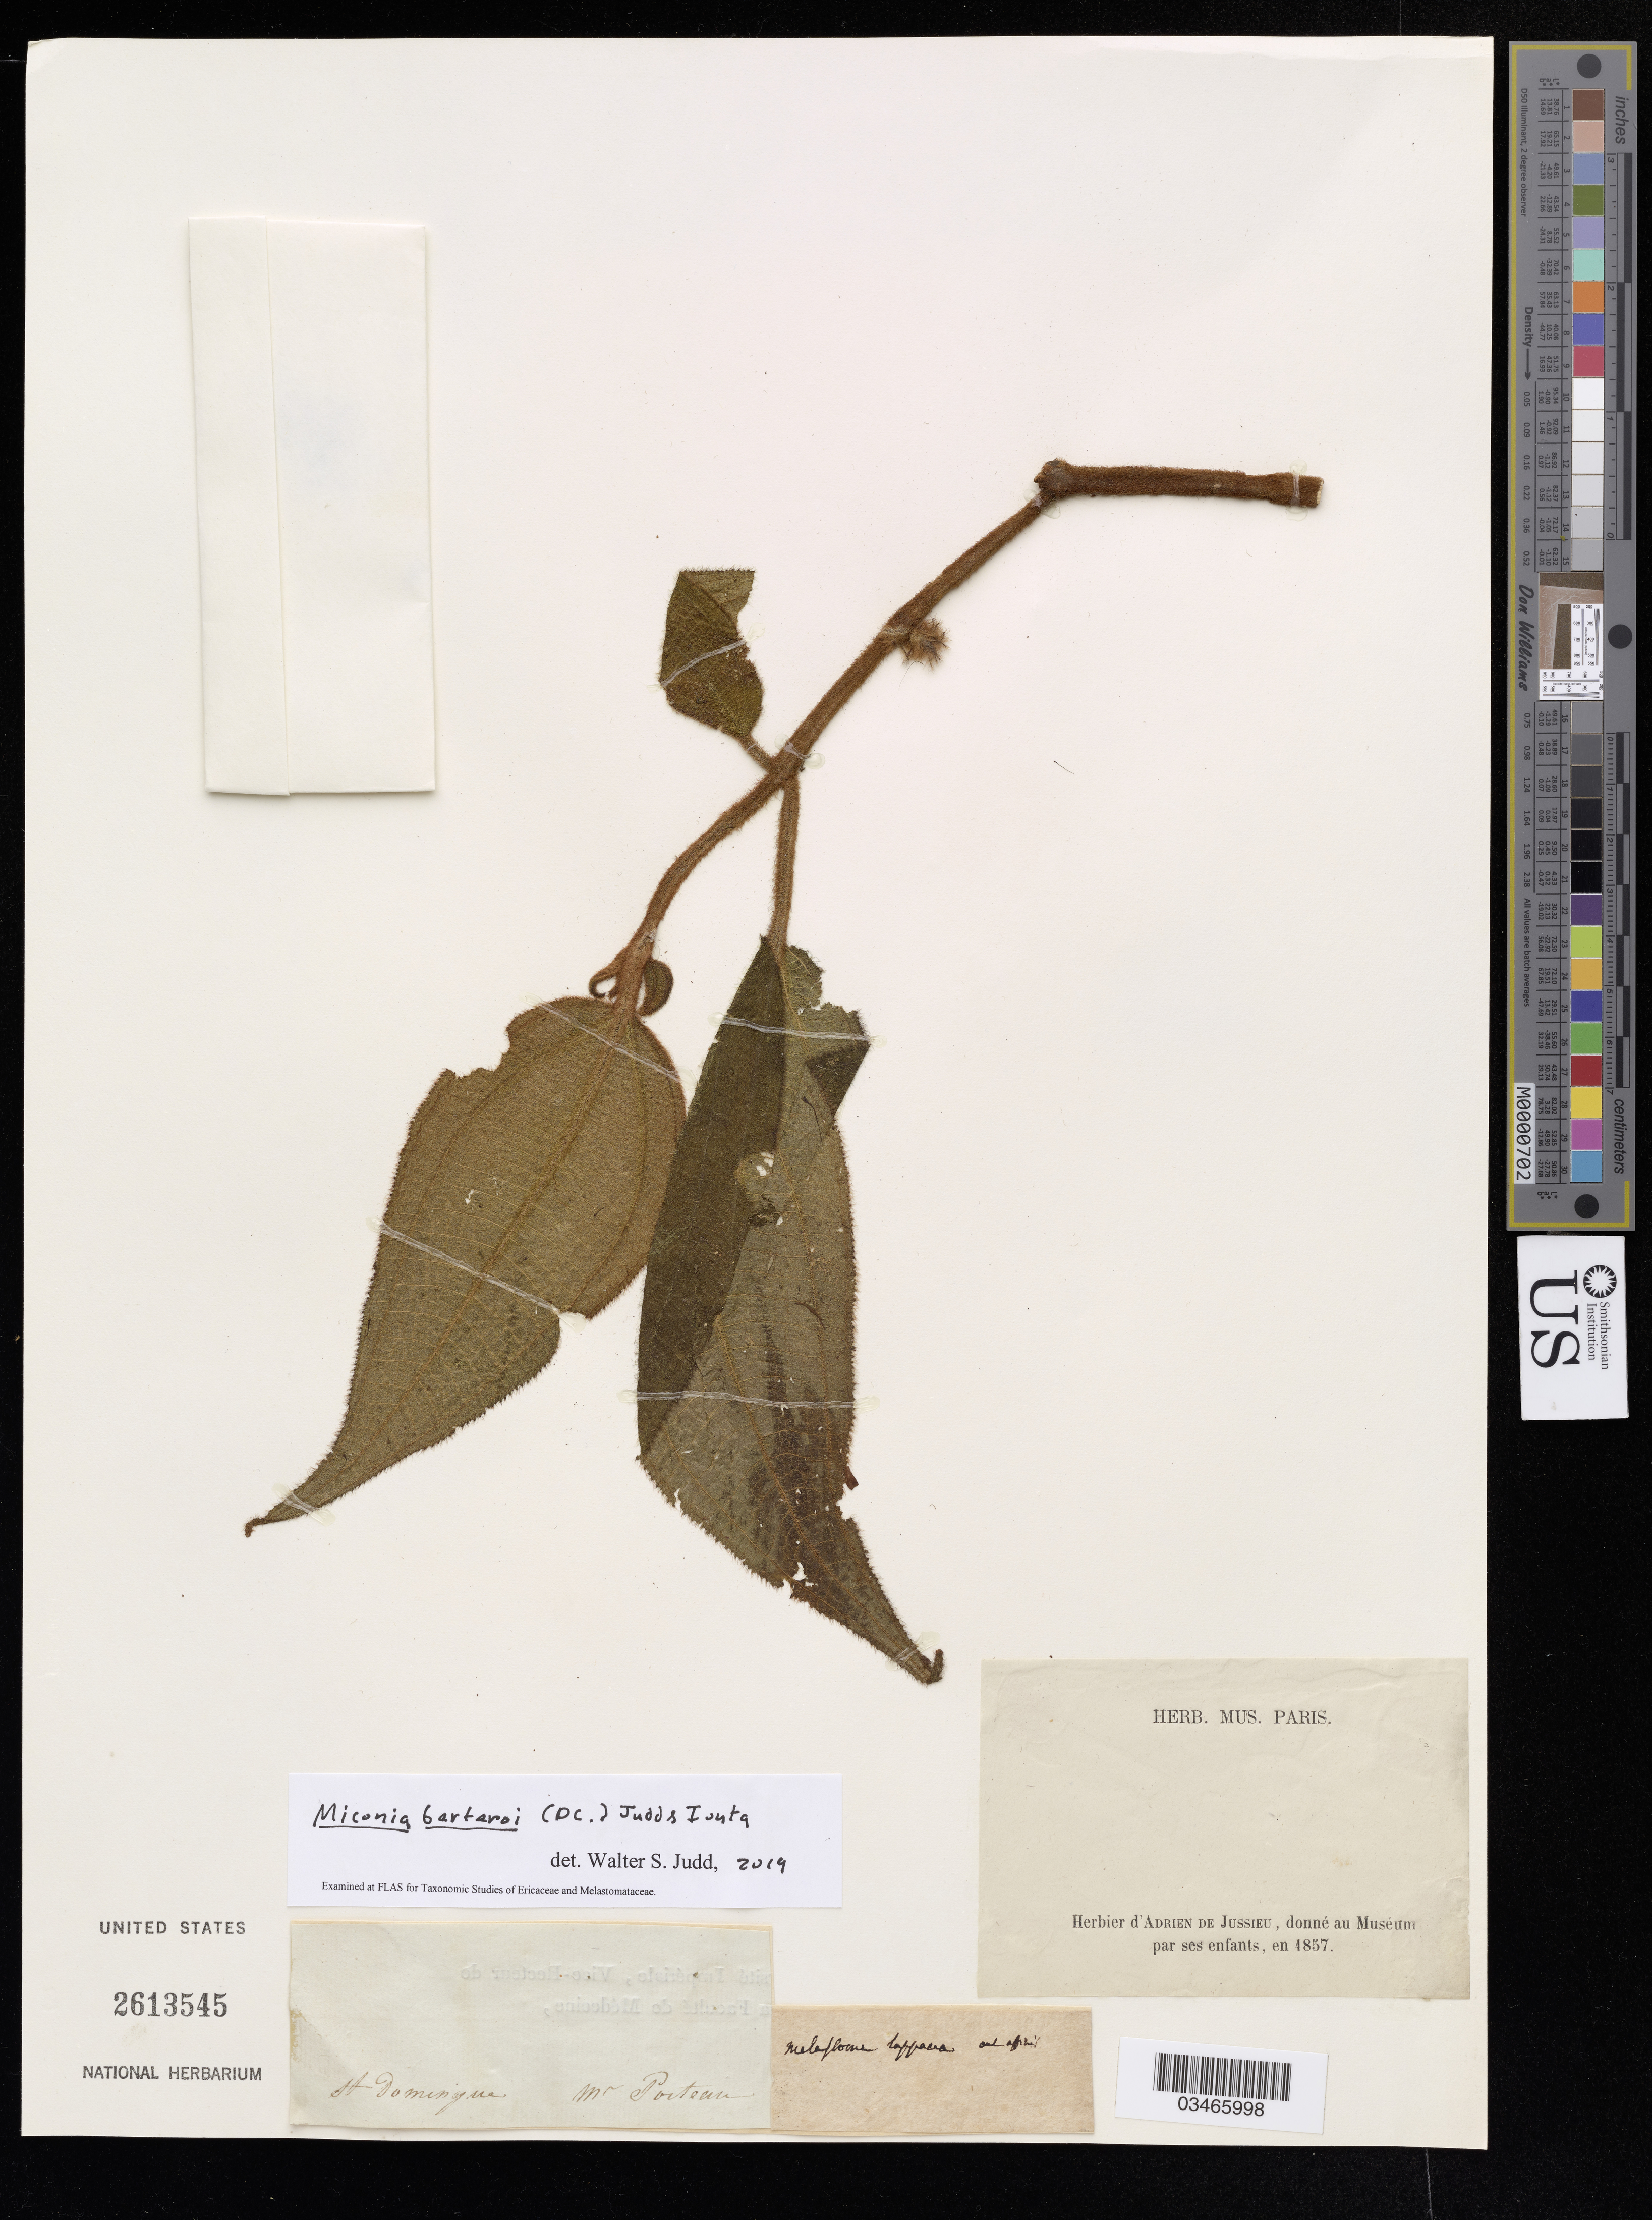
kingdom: Plantae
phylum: Tracheophyta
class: Magnoliopsida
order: Myrtales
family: Melastomataceae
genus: Miconia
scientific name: Miconia berteroi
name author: (DC.) Judd & Ionta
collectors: -. Porteau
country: Haiti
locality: St. Domingue.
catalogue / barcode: US 2613545